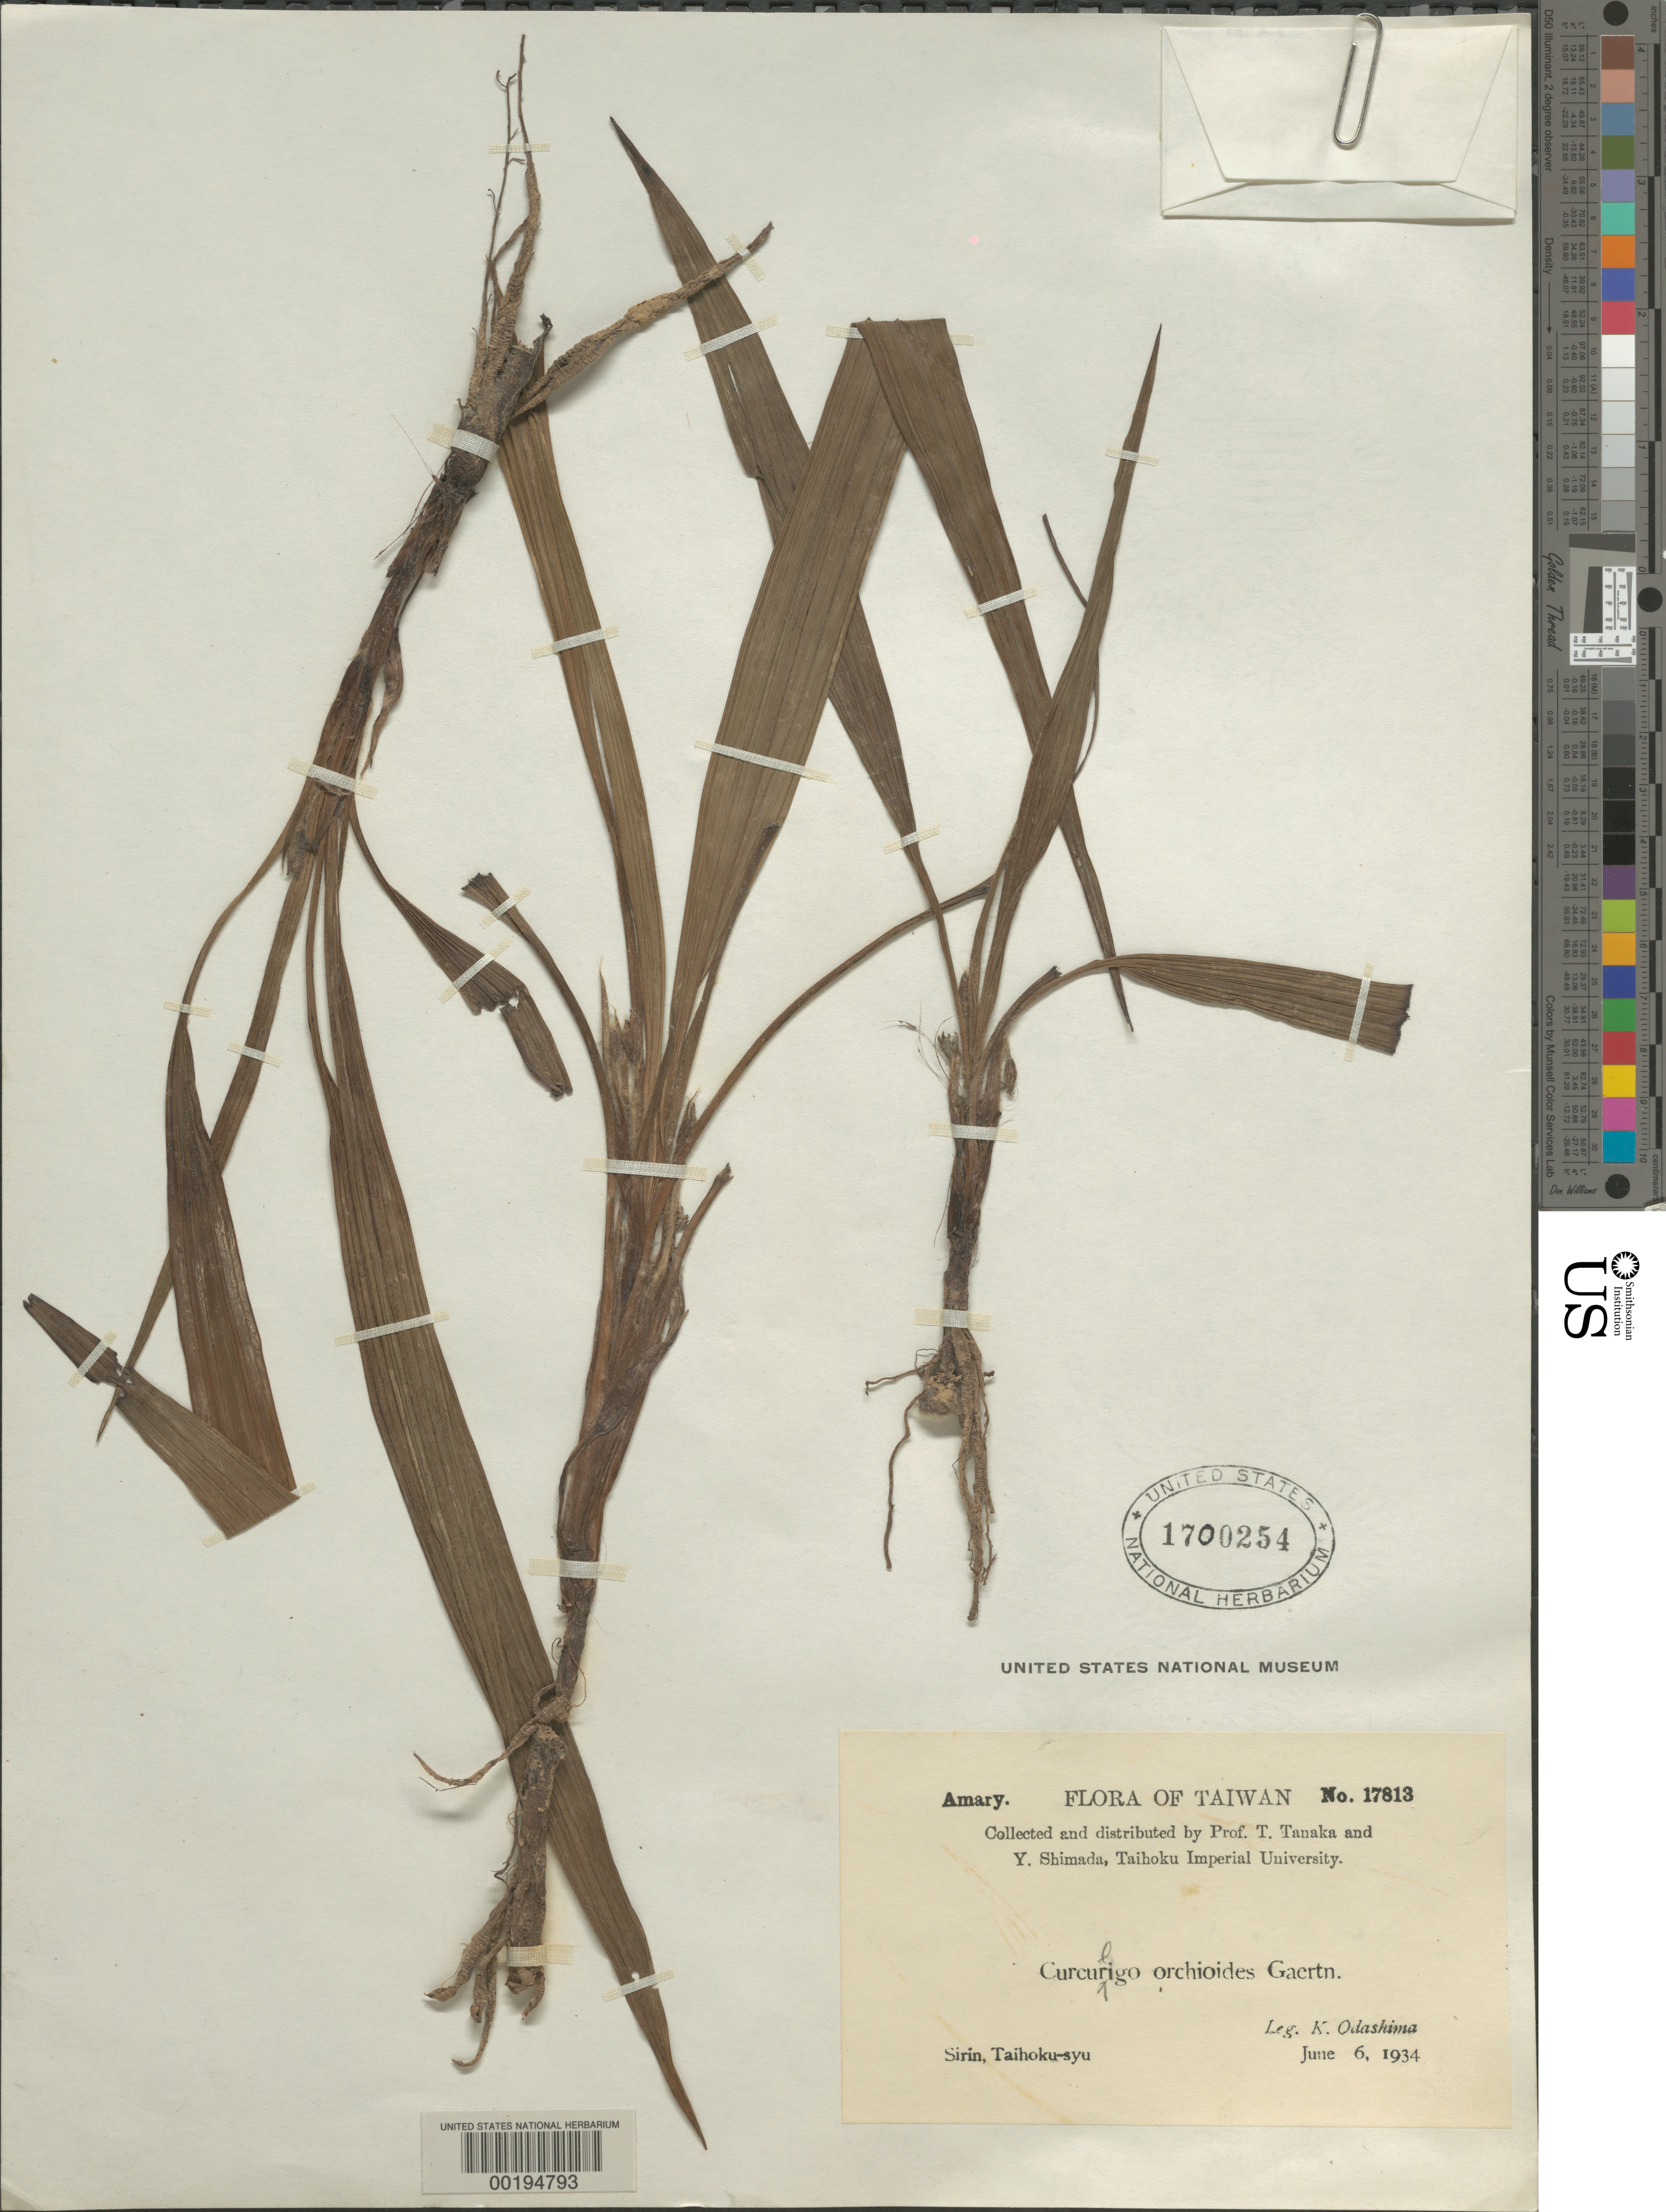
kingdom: Plantae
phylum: Tracheophyta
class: Liliopsida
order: Asparagales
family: Hypoxidaceae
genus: Curculigo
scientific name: Curculigo orchioides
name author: Gaertn.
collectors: K. Odashima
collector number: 17813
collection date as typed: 06 Jun 1934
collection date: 1934-06-06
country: Taiwan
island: Taiwan [Formosa]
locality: Sirin, taihoku-syu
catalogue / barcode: US 1700254